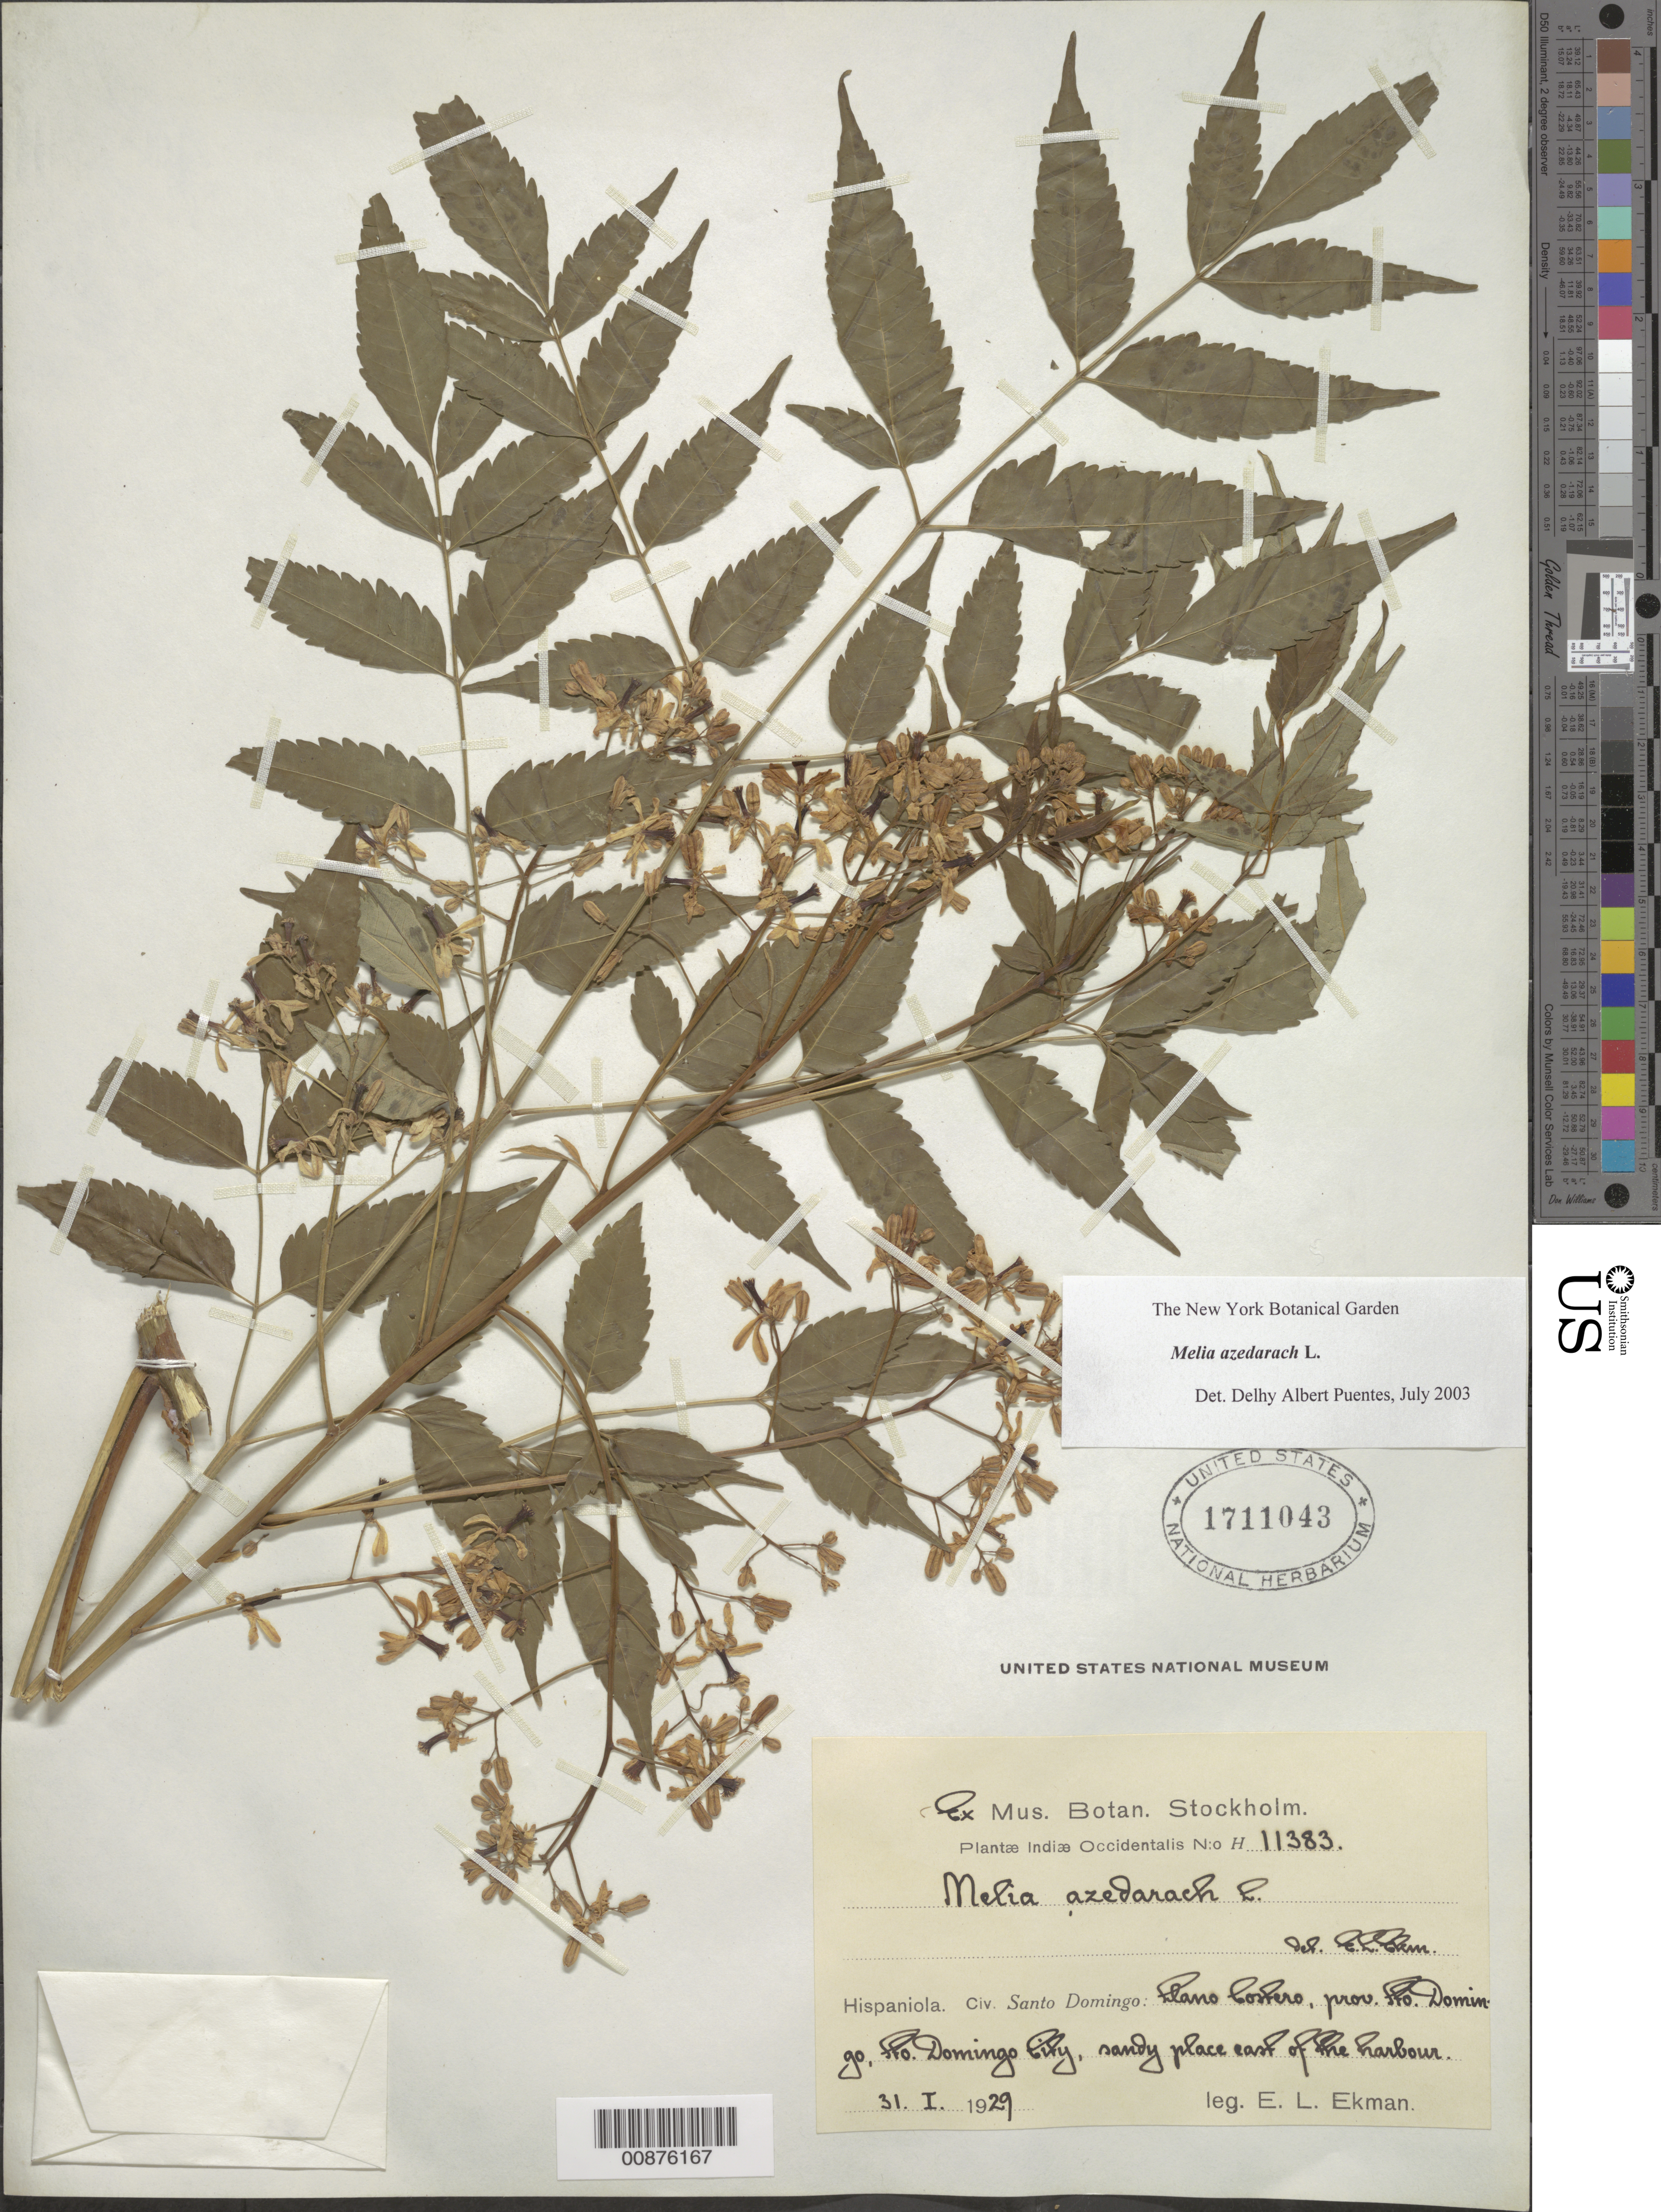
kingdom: Plantae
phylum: Tracheophyta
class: Magnoliopsida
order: Sapindales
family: Meliaceae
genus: Melia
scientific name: Melia azedarach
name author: L.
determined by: Puentes, D. A.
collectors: E. L. Ekman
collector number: H 11383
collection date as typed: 12 May 1927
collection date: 1927-05-12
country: Dominican Republic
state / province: Distrito Nacional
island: Hispaniola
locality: Llano Costero, Santo Domingo City, E of the harbour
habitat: Sandy place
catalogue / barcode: US 1711043